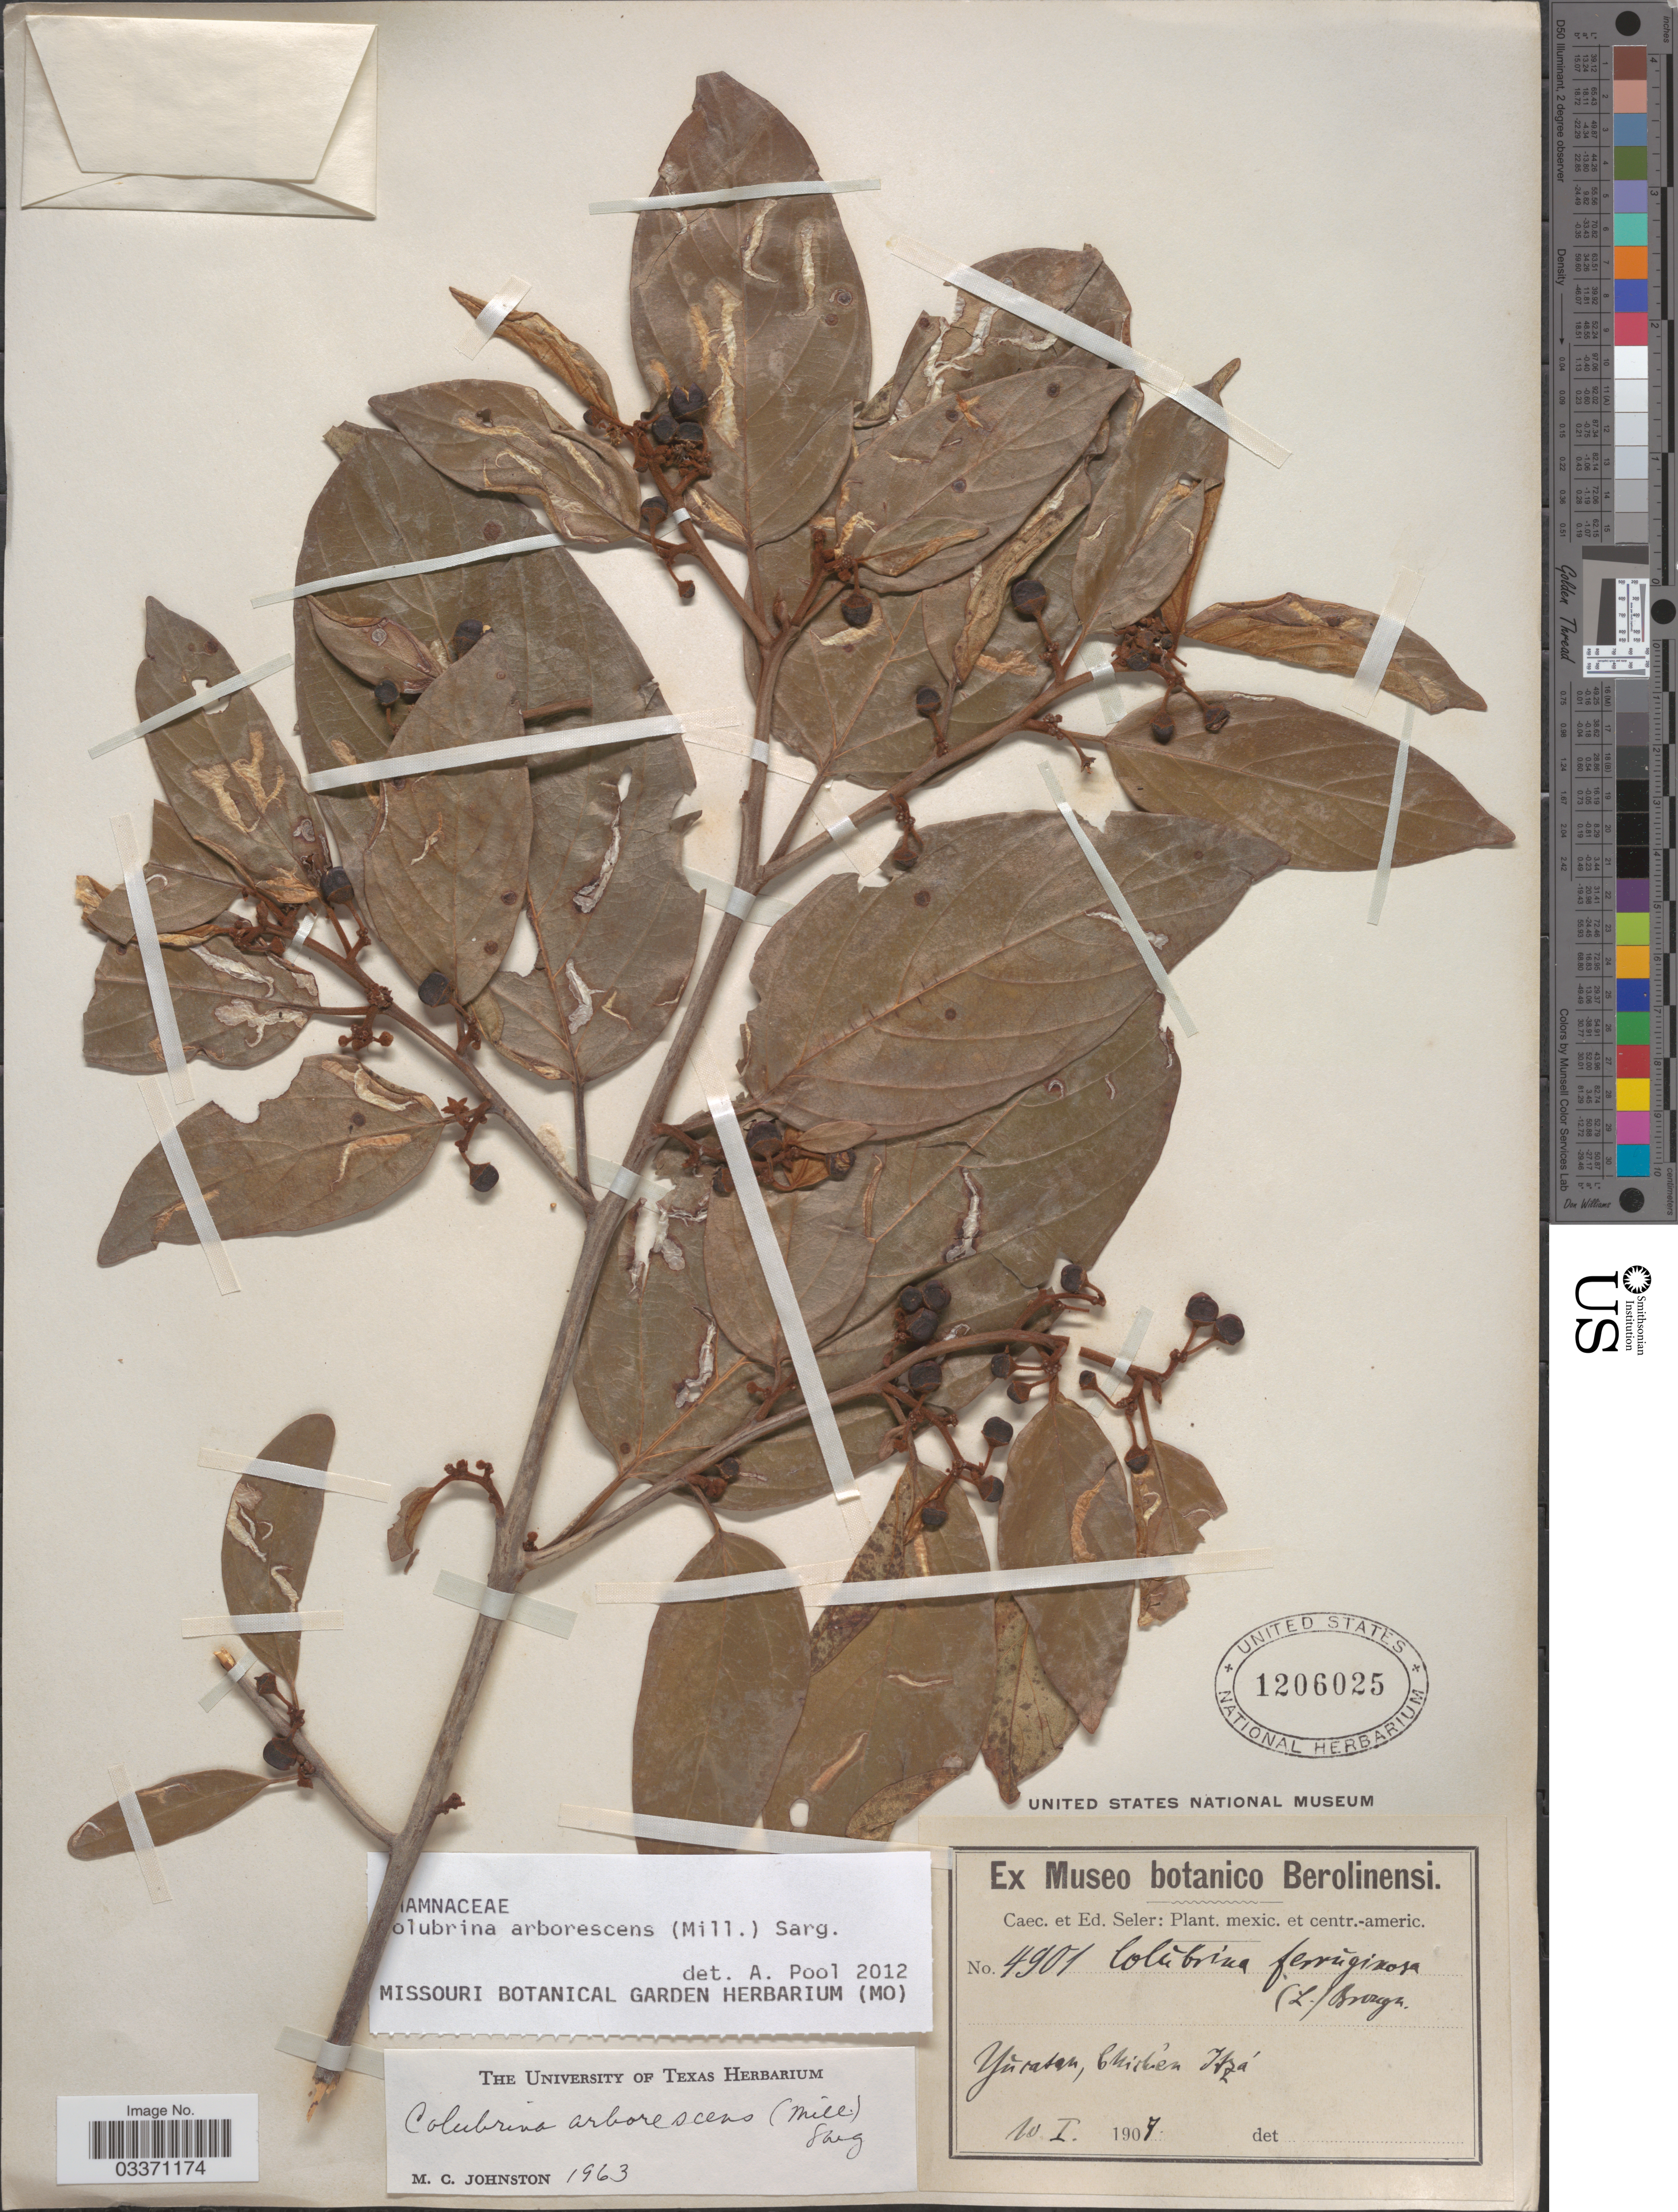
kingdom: Plantae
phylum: Tracheophyta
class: Magnoliopsida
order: Rosales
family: Rhamnaceae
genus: Colubrina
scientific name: Colubrina arborescens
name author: (Mill.) Sarg.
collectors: ex Caec. et Ed Seler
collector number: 4901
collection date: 1907-01-10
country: Mexico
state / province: Yucatán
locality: Chichén Itzá.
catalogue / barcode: US 1206025